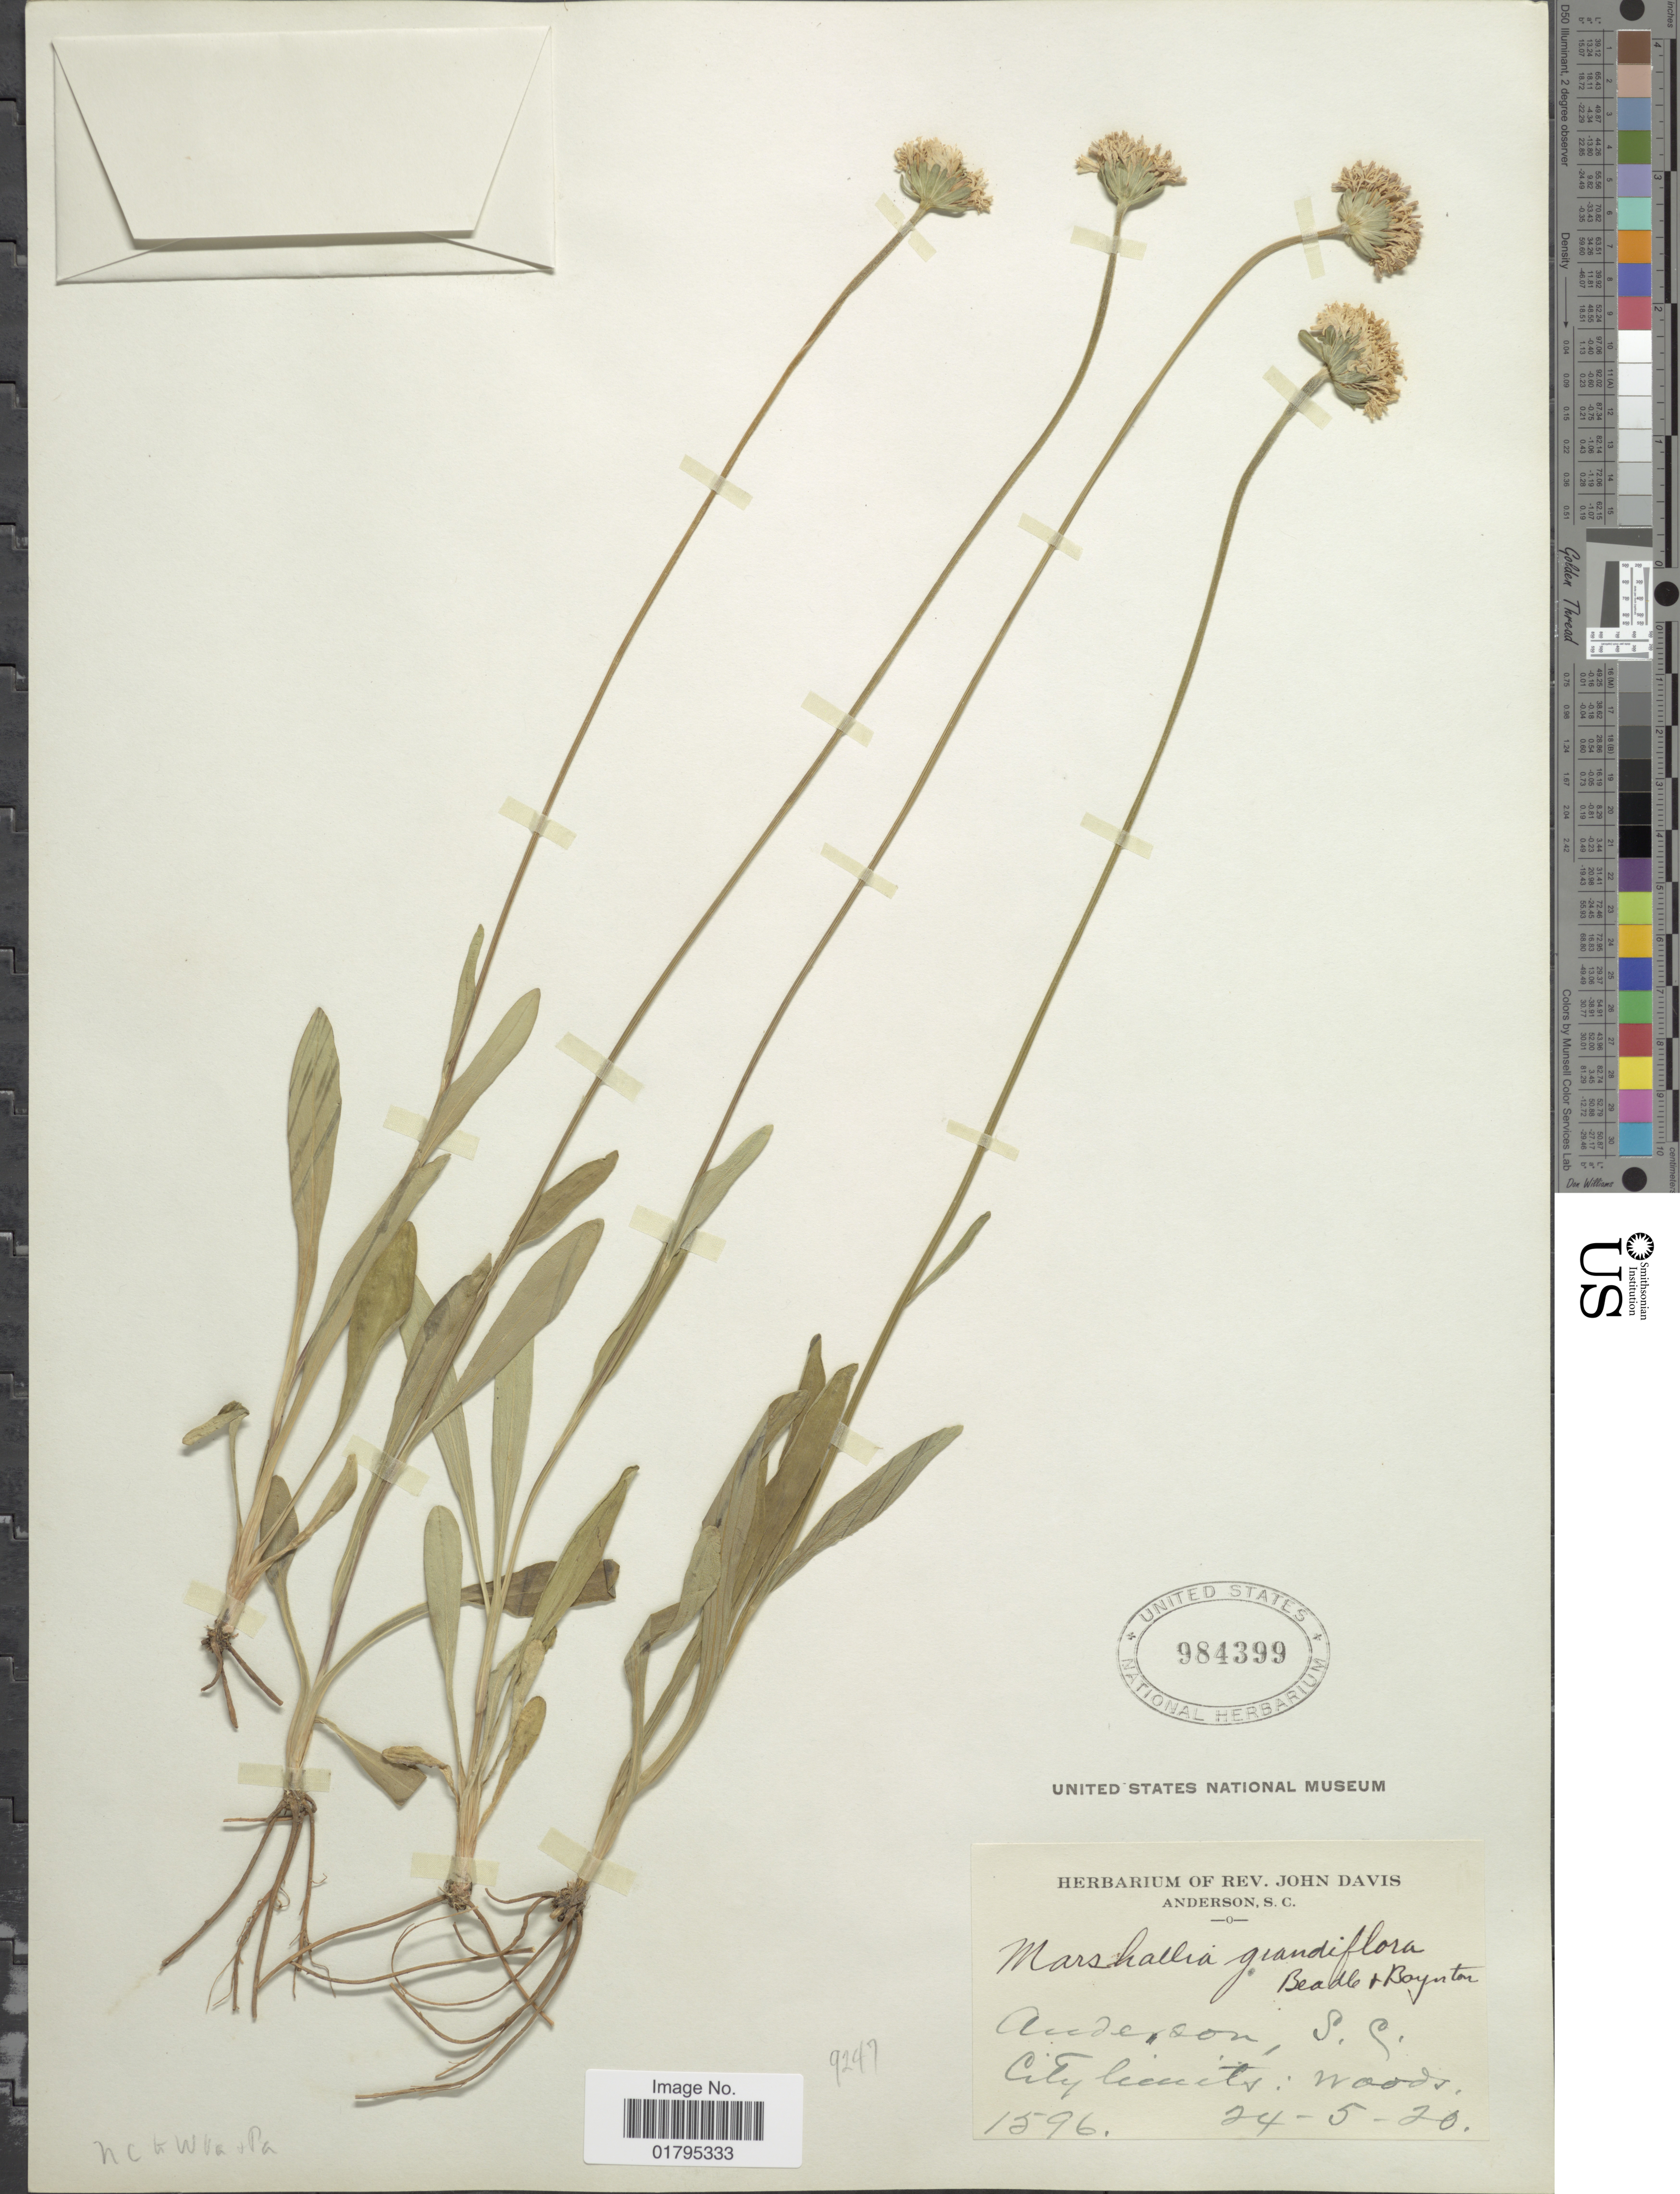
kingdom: Plantae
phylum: Tracheophyta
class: Magnoliopsida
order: Asterales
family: Asteraceae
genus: Marshallia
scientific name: Marshallia grandiflora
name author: Beadle & F.E. Boynton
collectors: ex herb. Rev. John Davis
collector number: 1596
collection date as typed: Transcribed d/m/y: 24/5/20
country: United States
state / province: South Carolina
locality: Anderson, S. C. City limits; Woods.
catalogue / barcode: US 984399